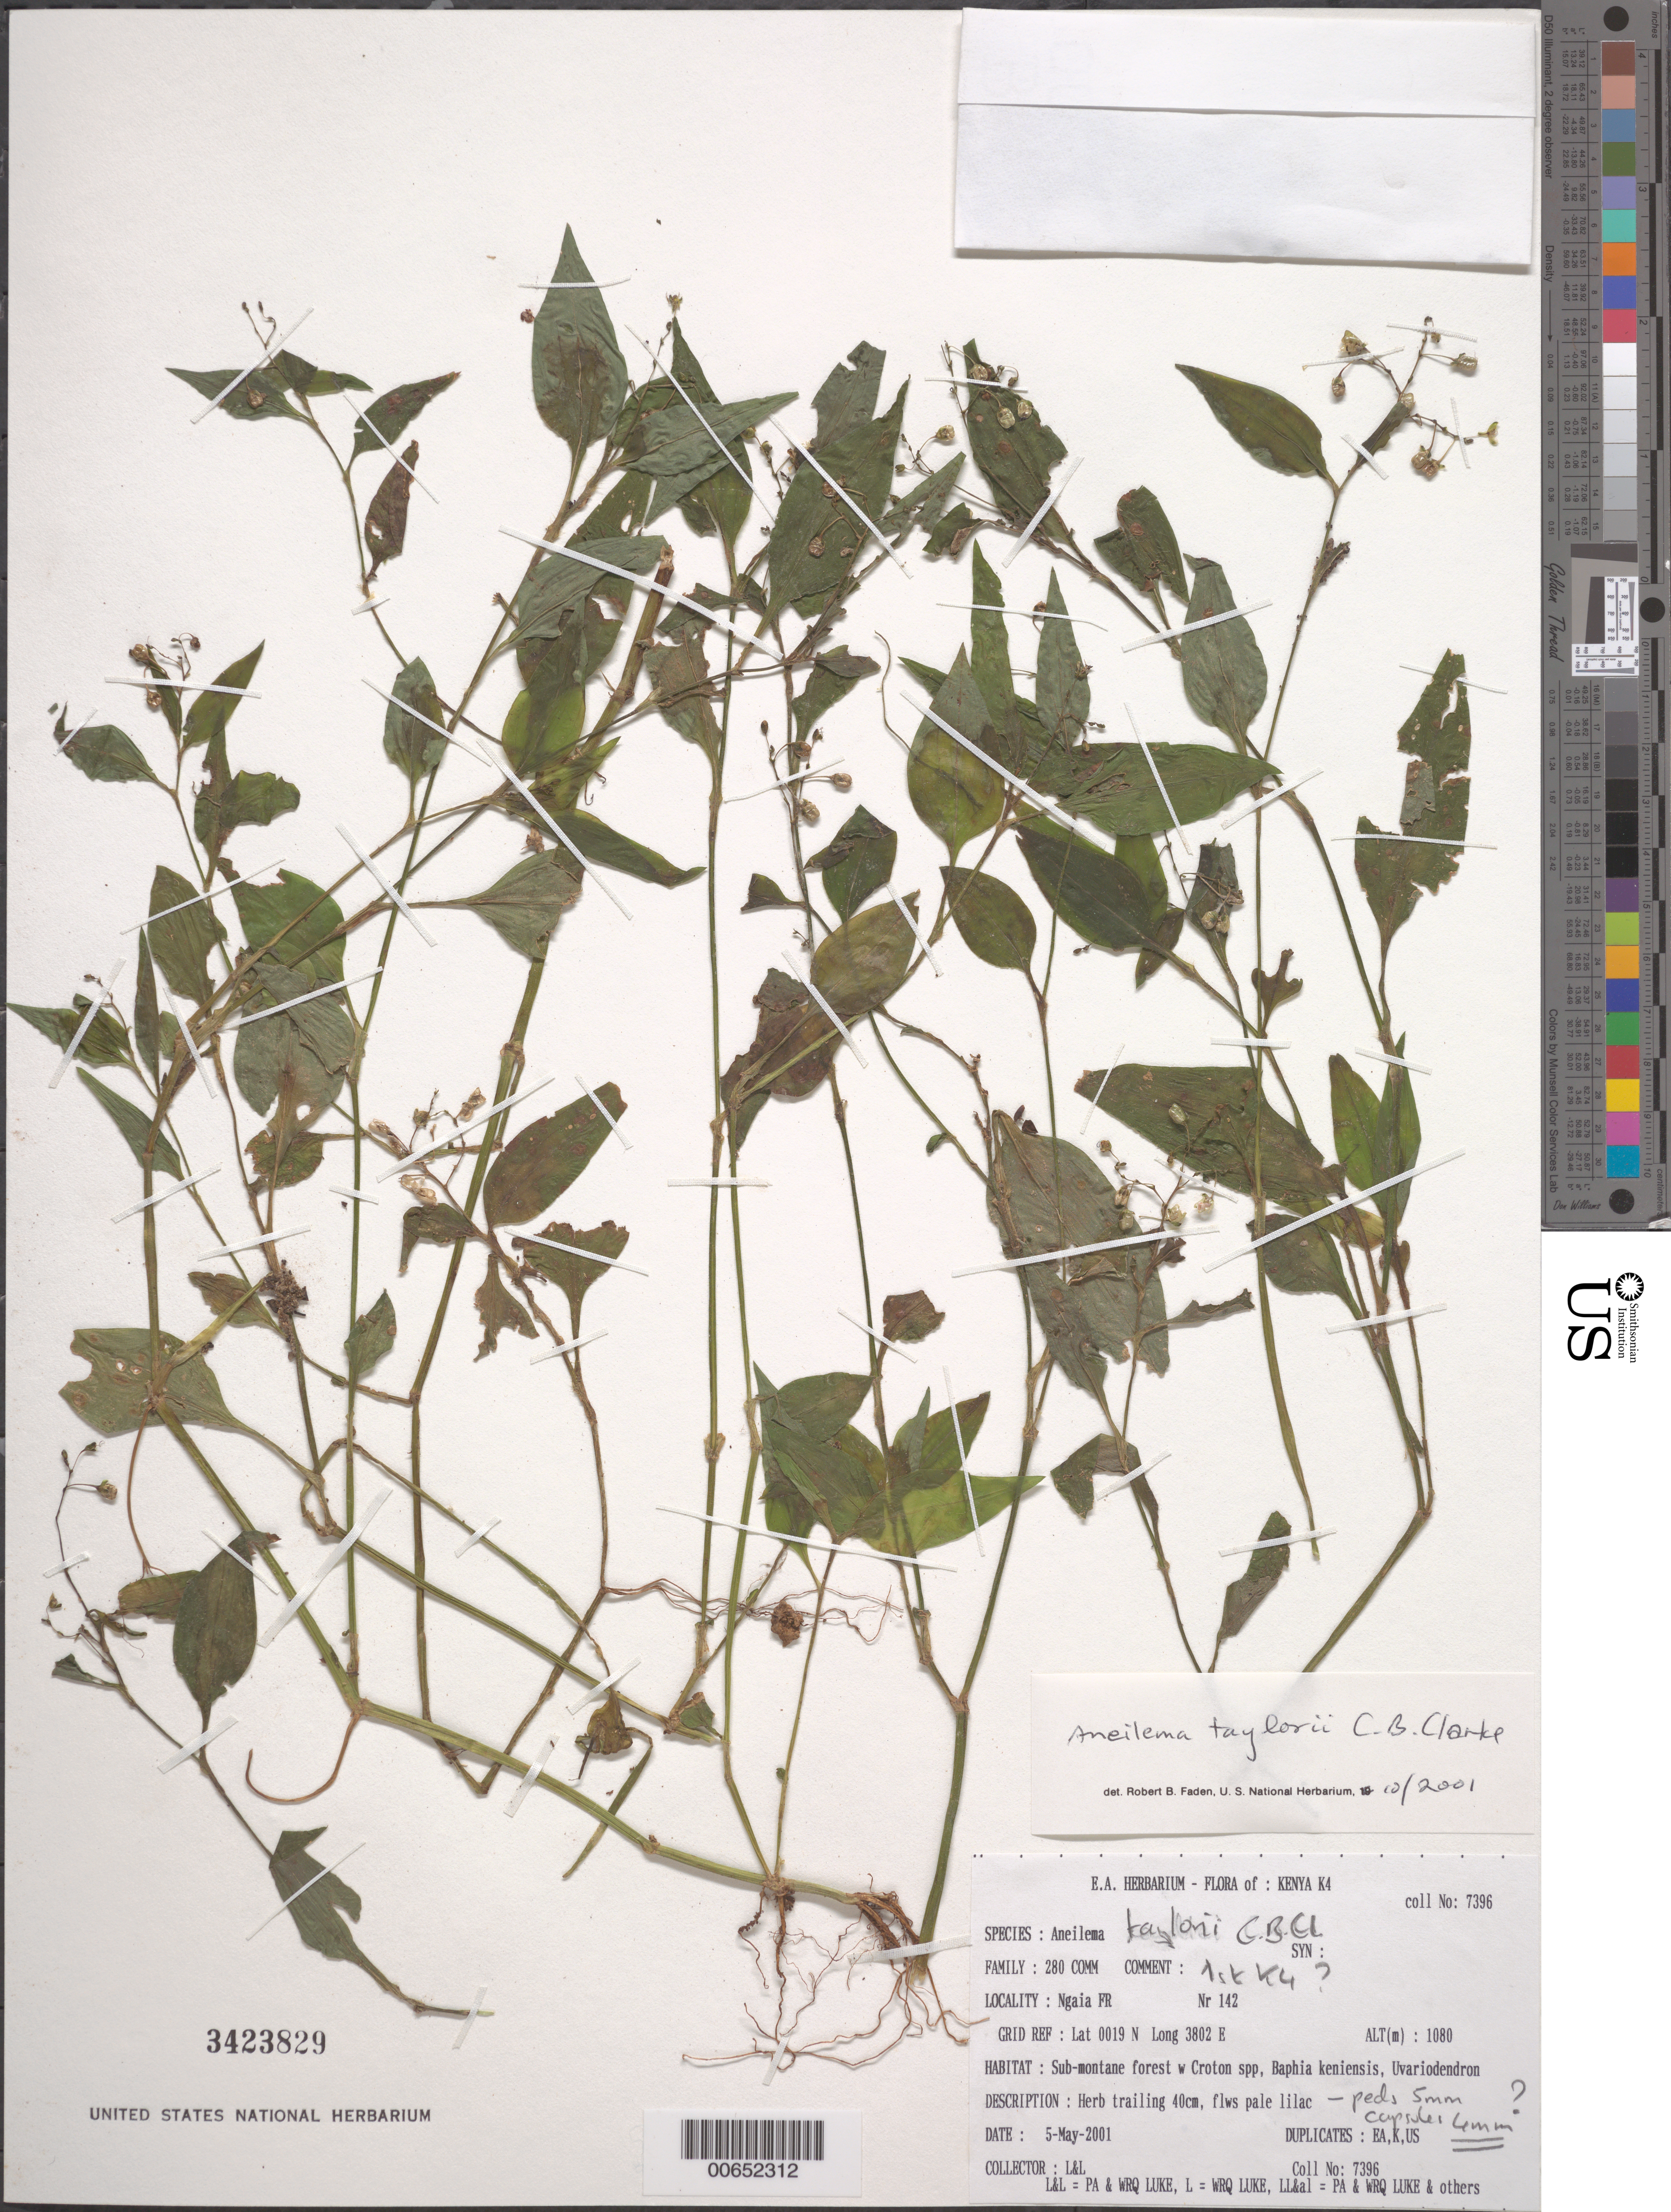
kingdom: Plantae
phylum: Tracheophyta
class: Liliopsida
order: Commelinales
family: Commelinaceae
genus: Aneilema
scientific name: Aneilema taylorii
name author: C.B. Clarke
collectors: P. Luke & Q. Luke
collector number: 7396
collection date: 2001-05-05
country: Kenya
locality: K4, Ngaia FR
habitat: Sub-montane forest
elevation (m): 1080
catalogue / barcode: US 3423829